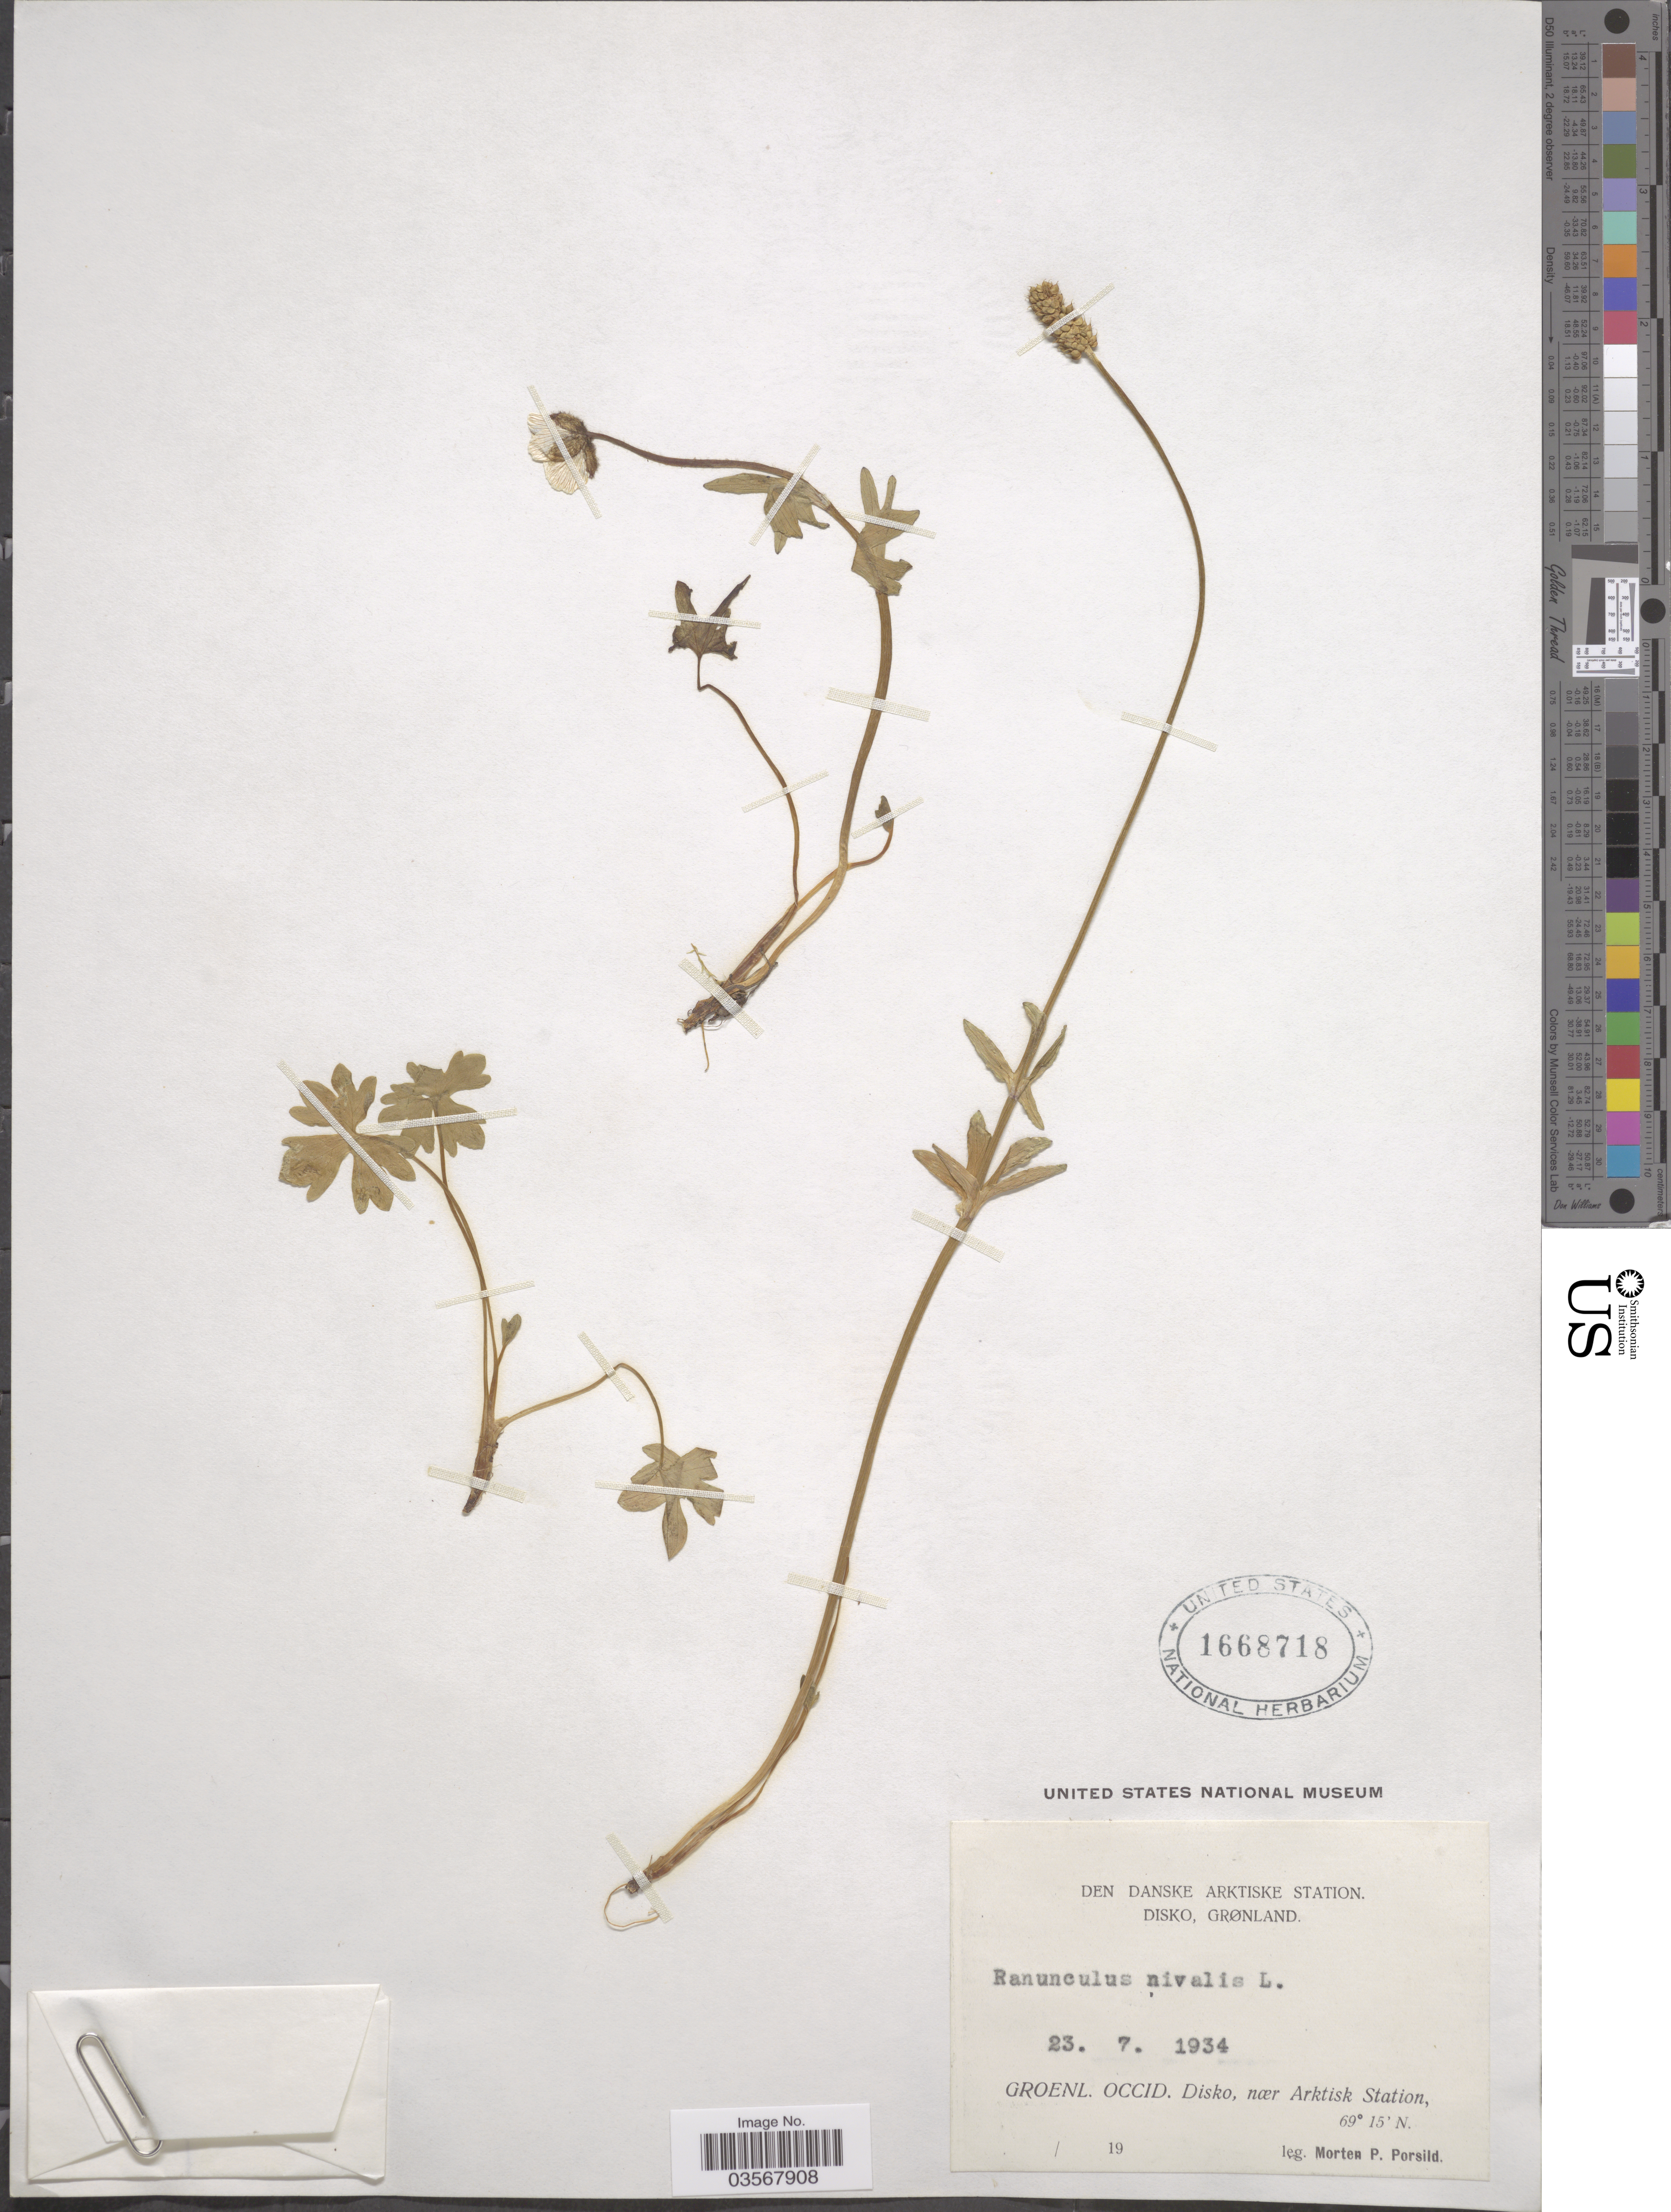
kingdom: Plantae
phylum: Tracheophyta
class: Magnoliopsida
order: Ranunculales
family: Ranunculaceae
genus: Ranunculus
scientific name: Ranunculus nivalis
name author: L.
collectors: M. P. Porsild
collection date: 1934-07-23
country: Greenland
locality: Den Danske Arktiske Station Disko. Groenl. Occid. Disko, nær Arktisk Station.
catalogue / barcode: US 1668718